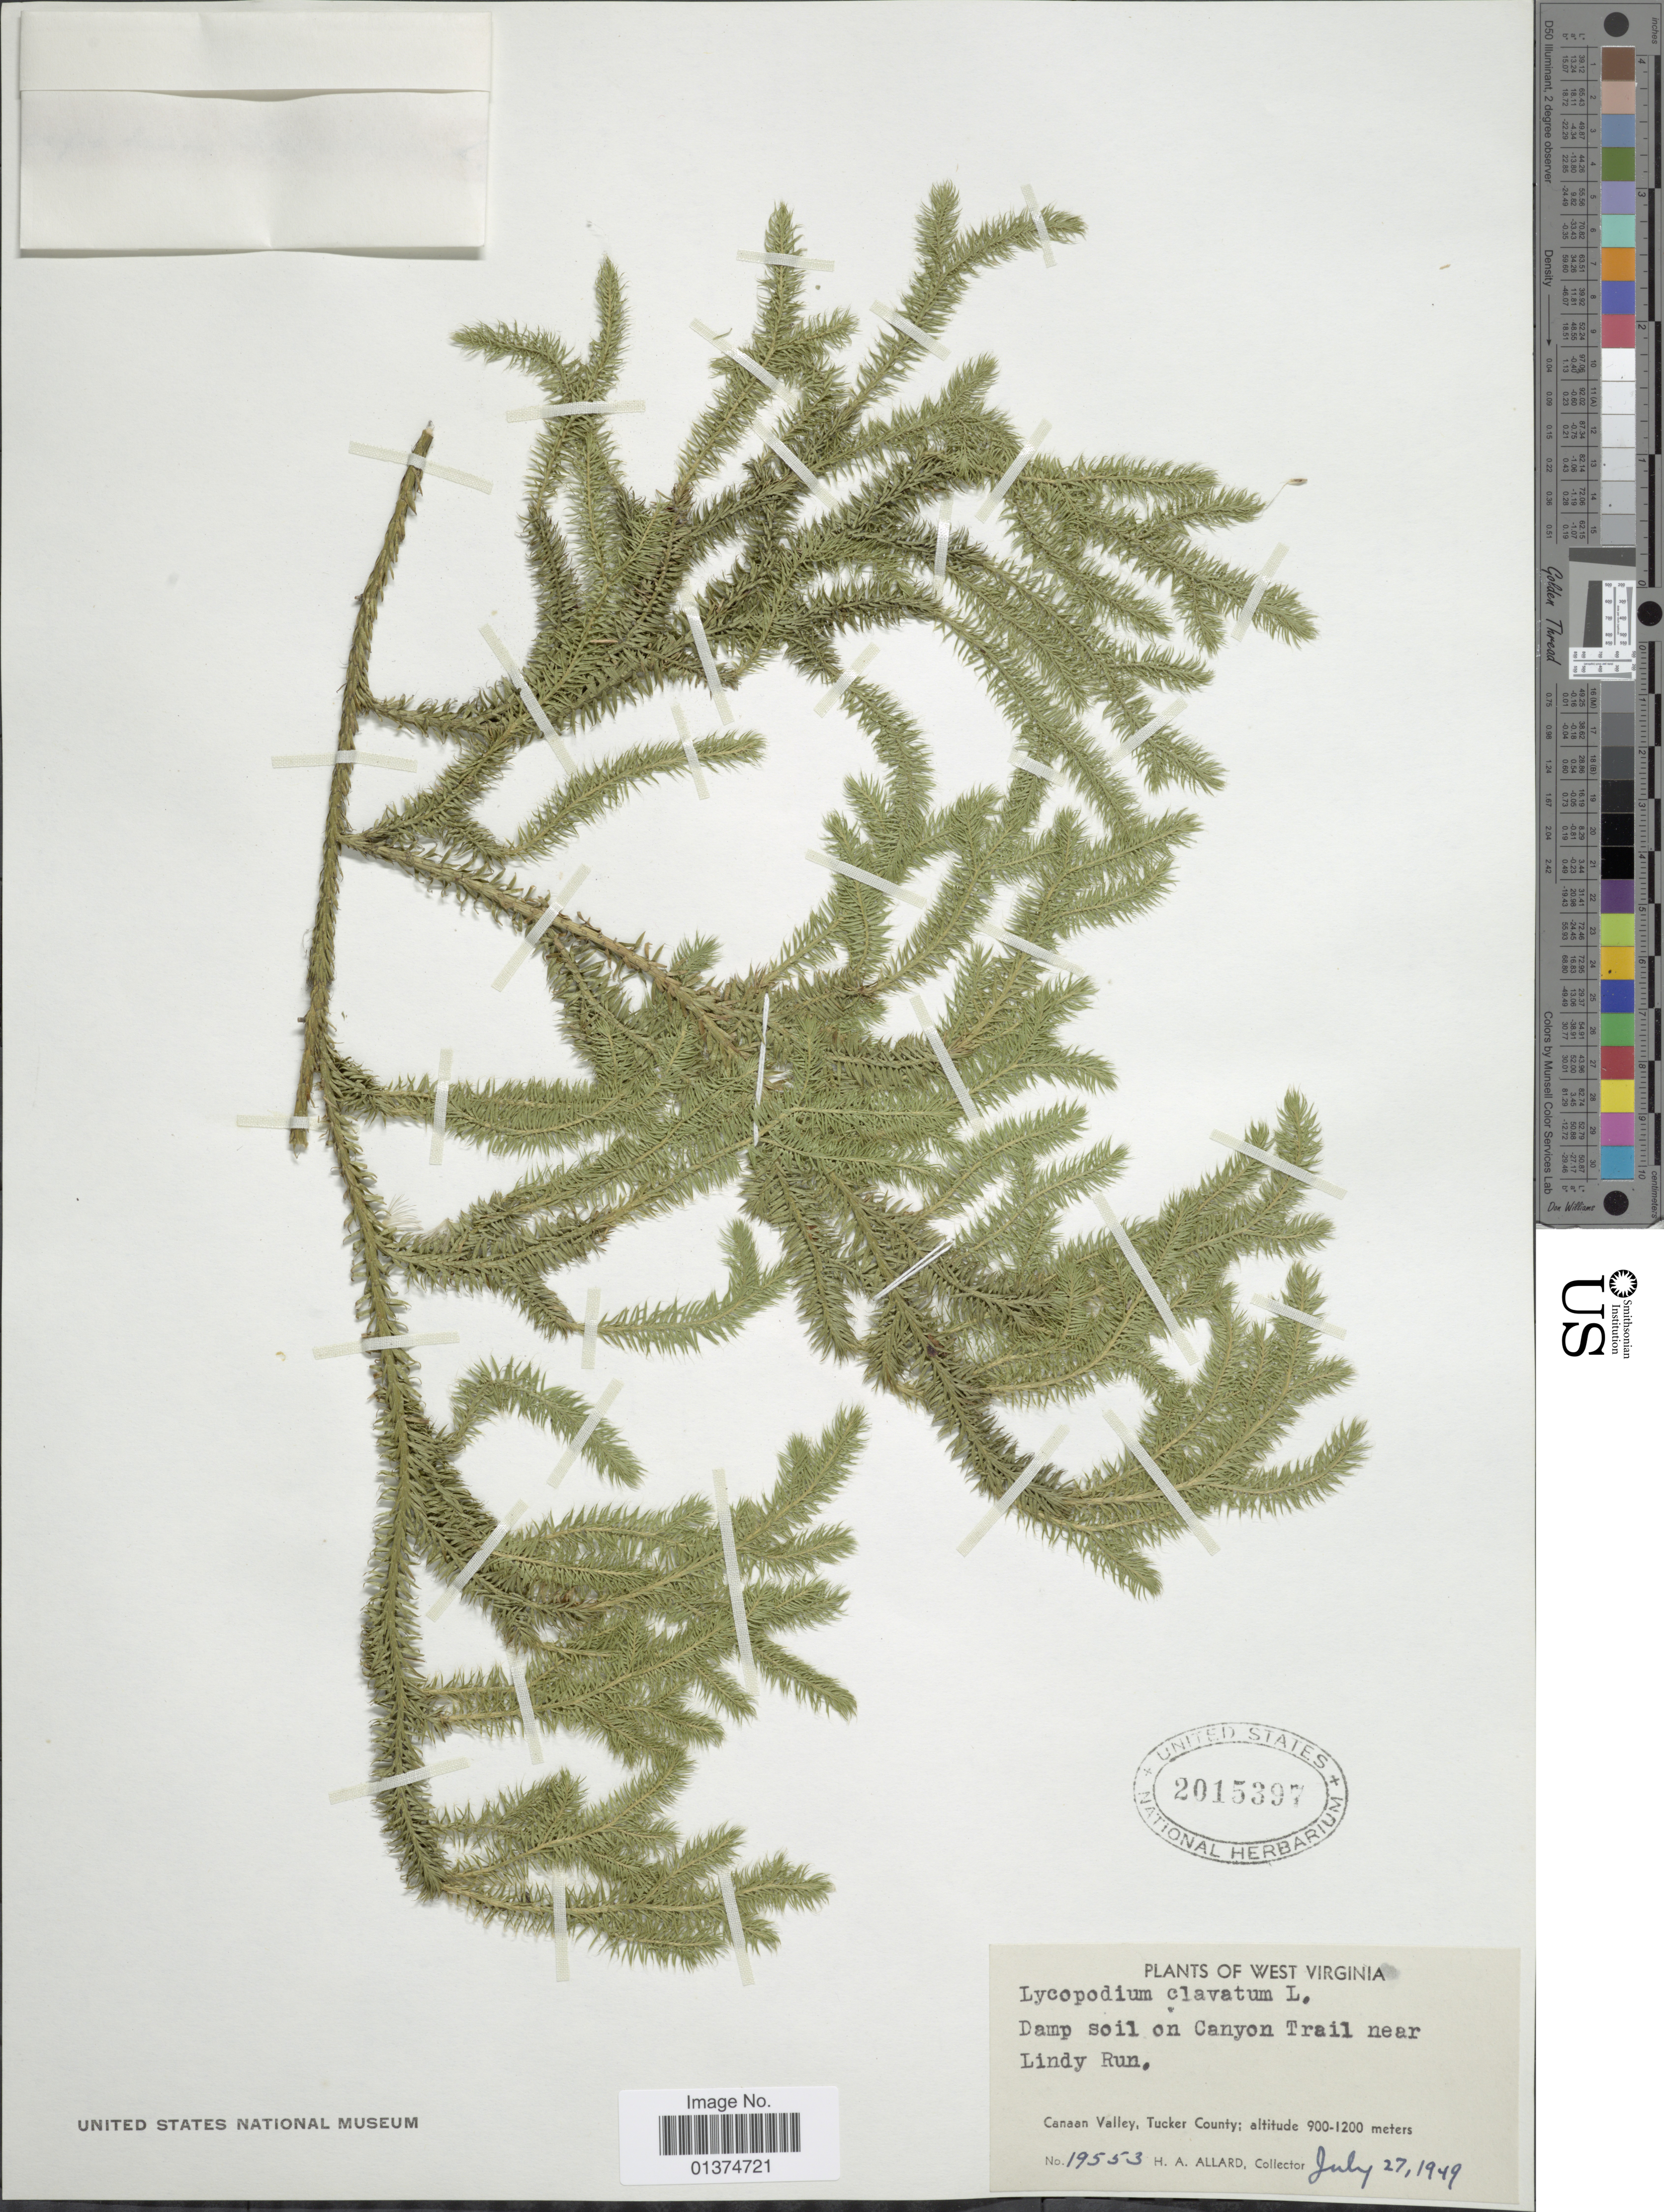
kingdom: Plantae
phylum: Tracheophyta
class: Lycopodiopsida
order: Lycopodiales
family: Lycopodiaceae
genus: Lycopodium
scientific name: Lycopodium clavatum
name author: L.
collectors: H. A. Allard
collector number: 19553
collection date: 1949-07-27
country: United States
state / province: West Virginia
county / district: Tucker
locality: Canaan Valley, Tucker County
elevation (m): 900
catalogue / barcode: US 2015397